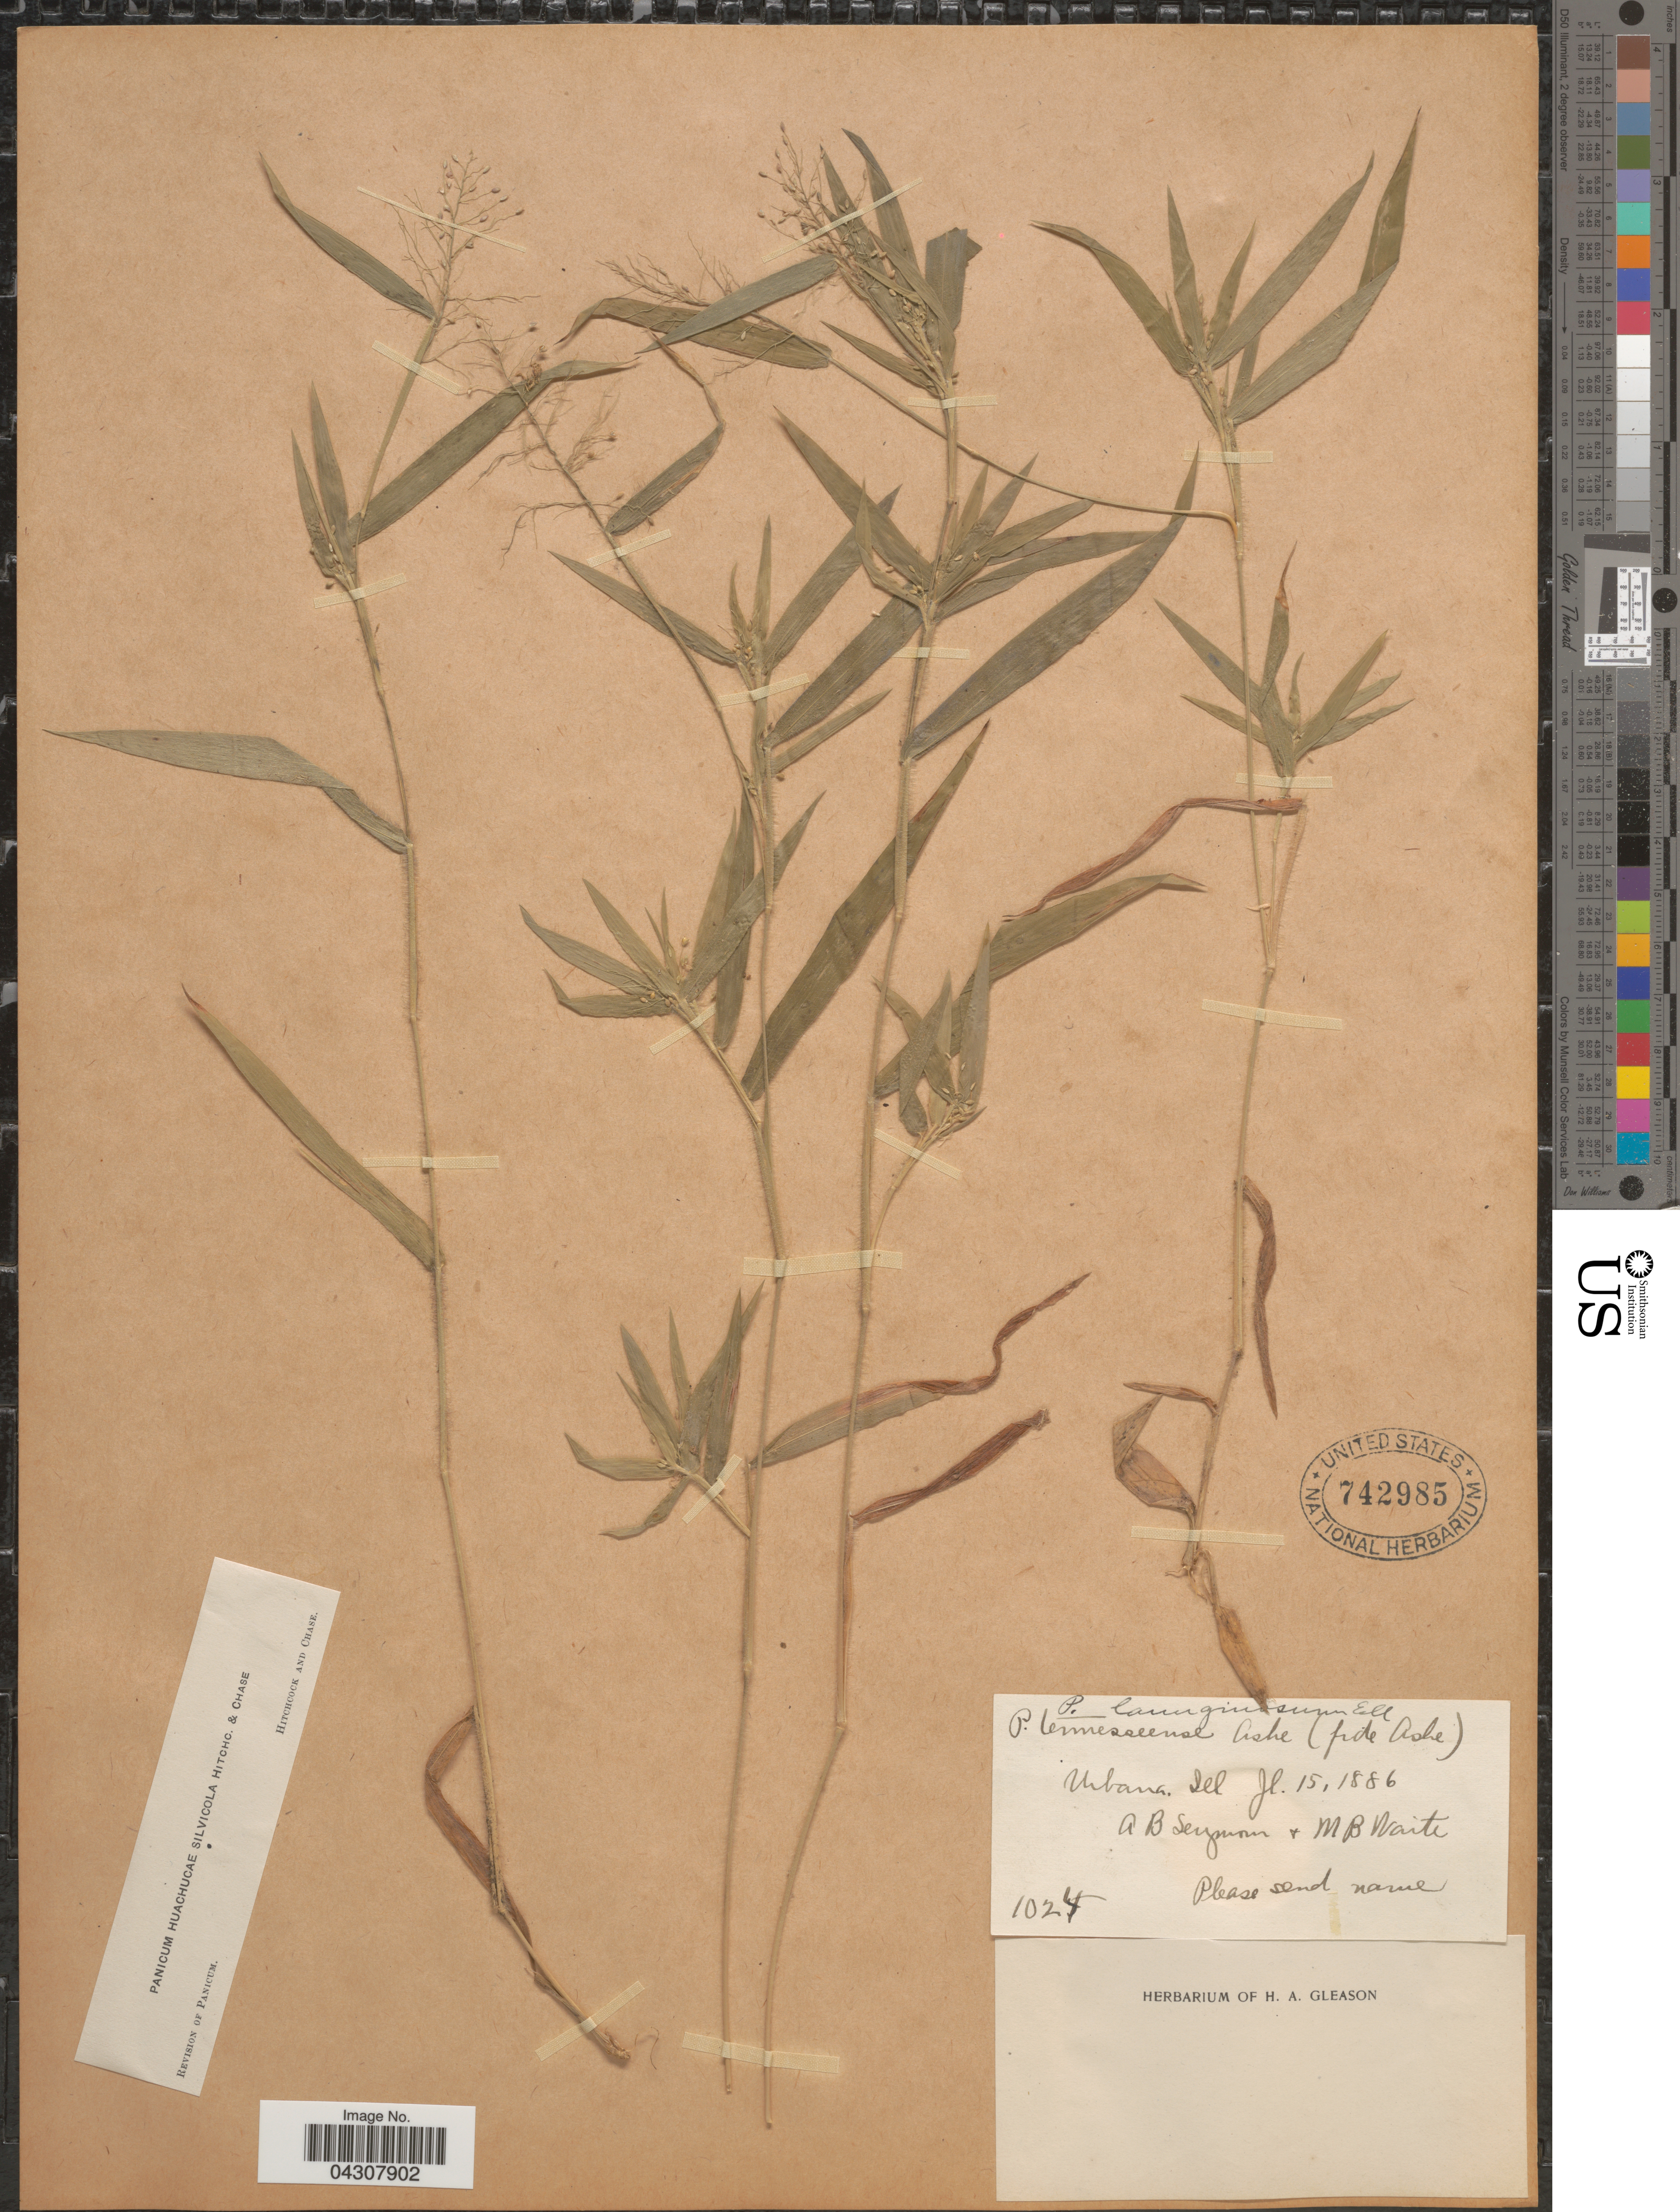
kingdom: Plantae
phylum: Tracheophyta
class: Liliopsida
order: Poales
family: Poaceae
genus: Dichanthelium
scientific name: Dichanthelium acuminatum var. acuminatum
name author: (Sw.) Gould & C.A. Clark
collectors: A. Seymour & M. B. Waite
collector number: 1024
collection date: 1886-07-15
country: United States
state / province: Illinois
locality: Urbana.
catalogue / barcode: US 742985